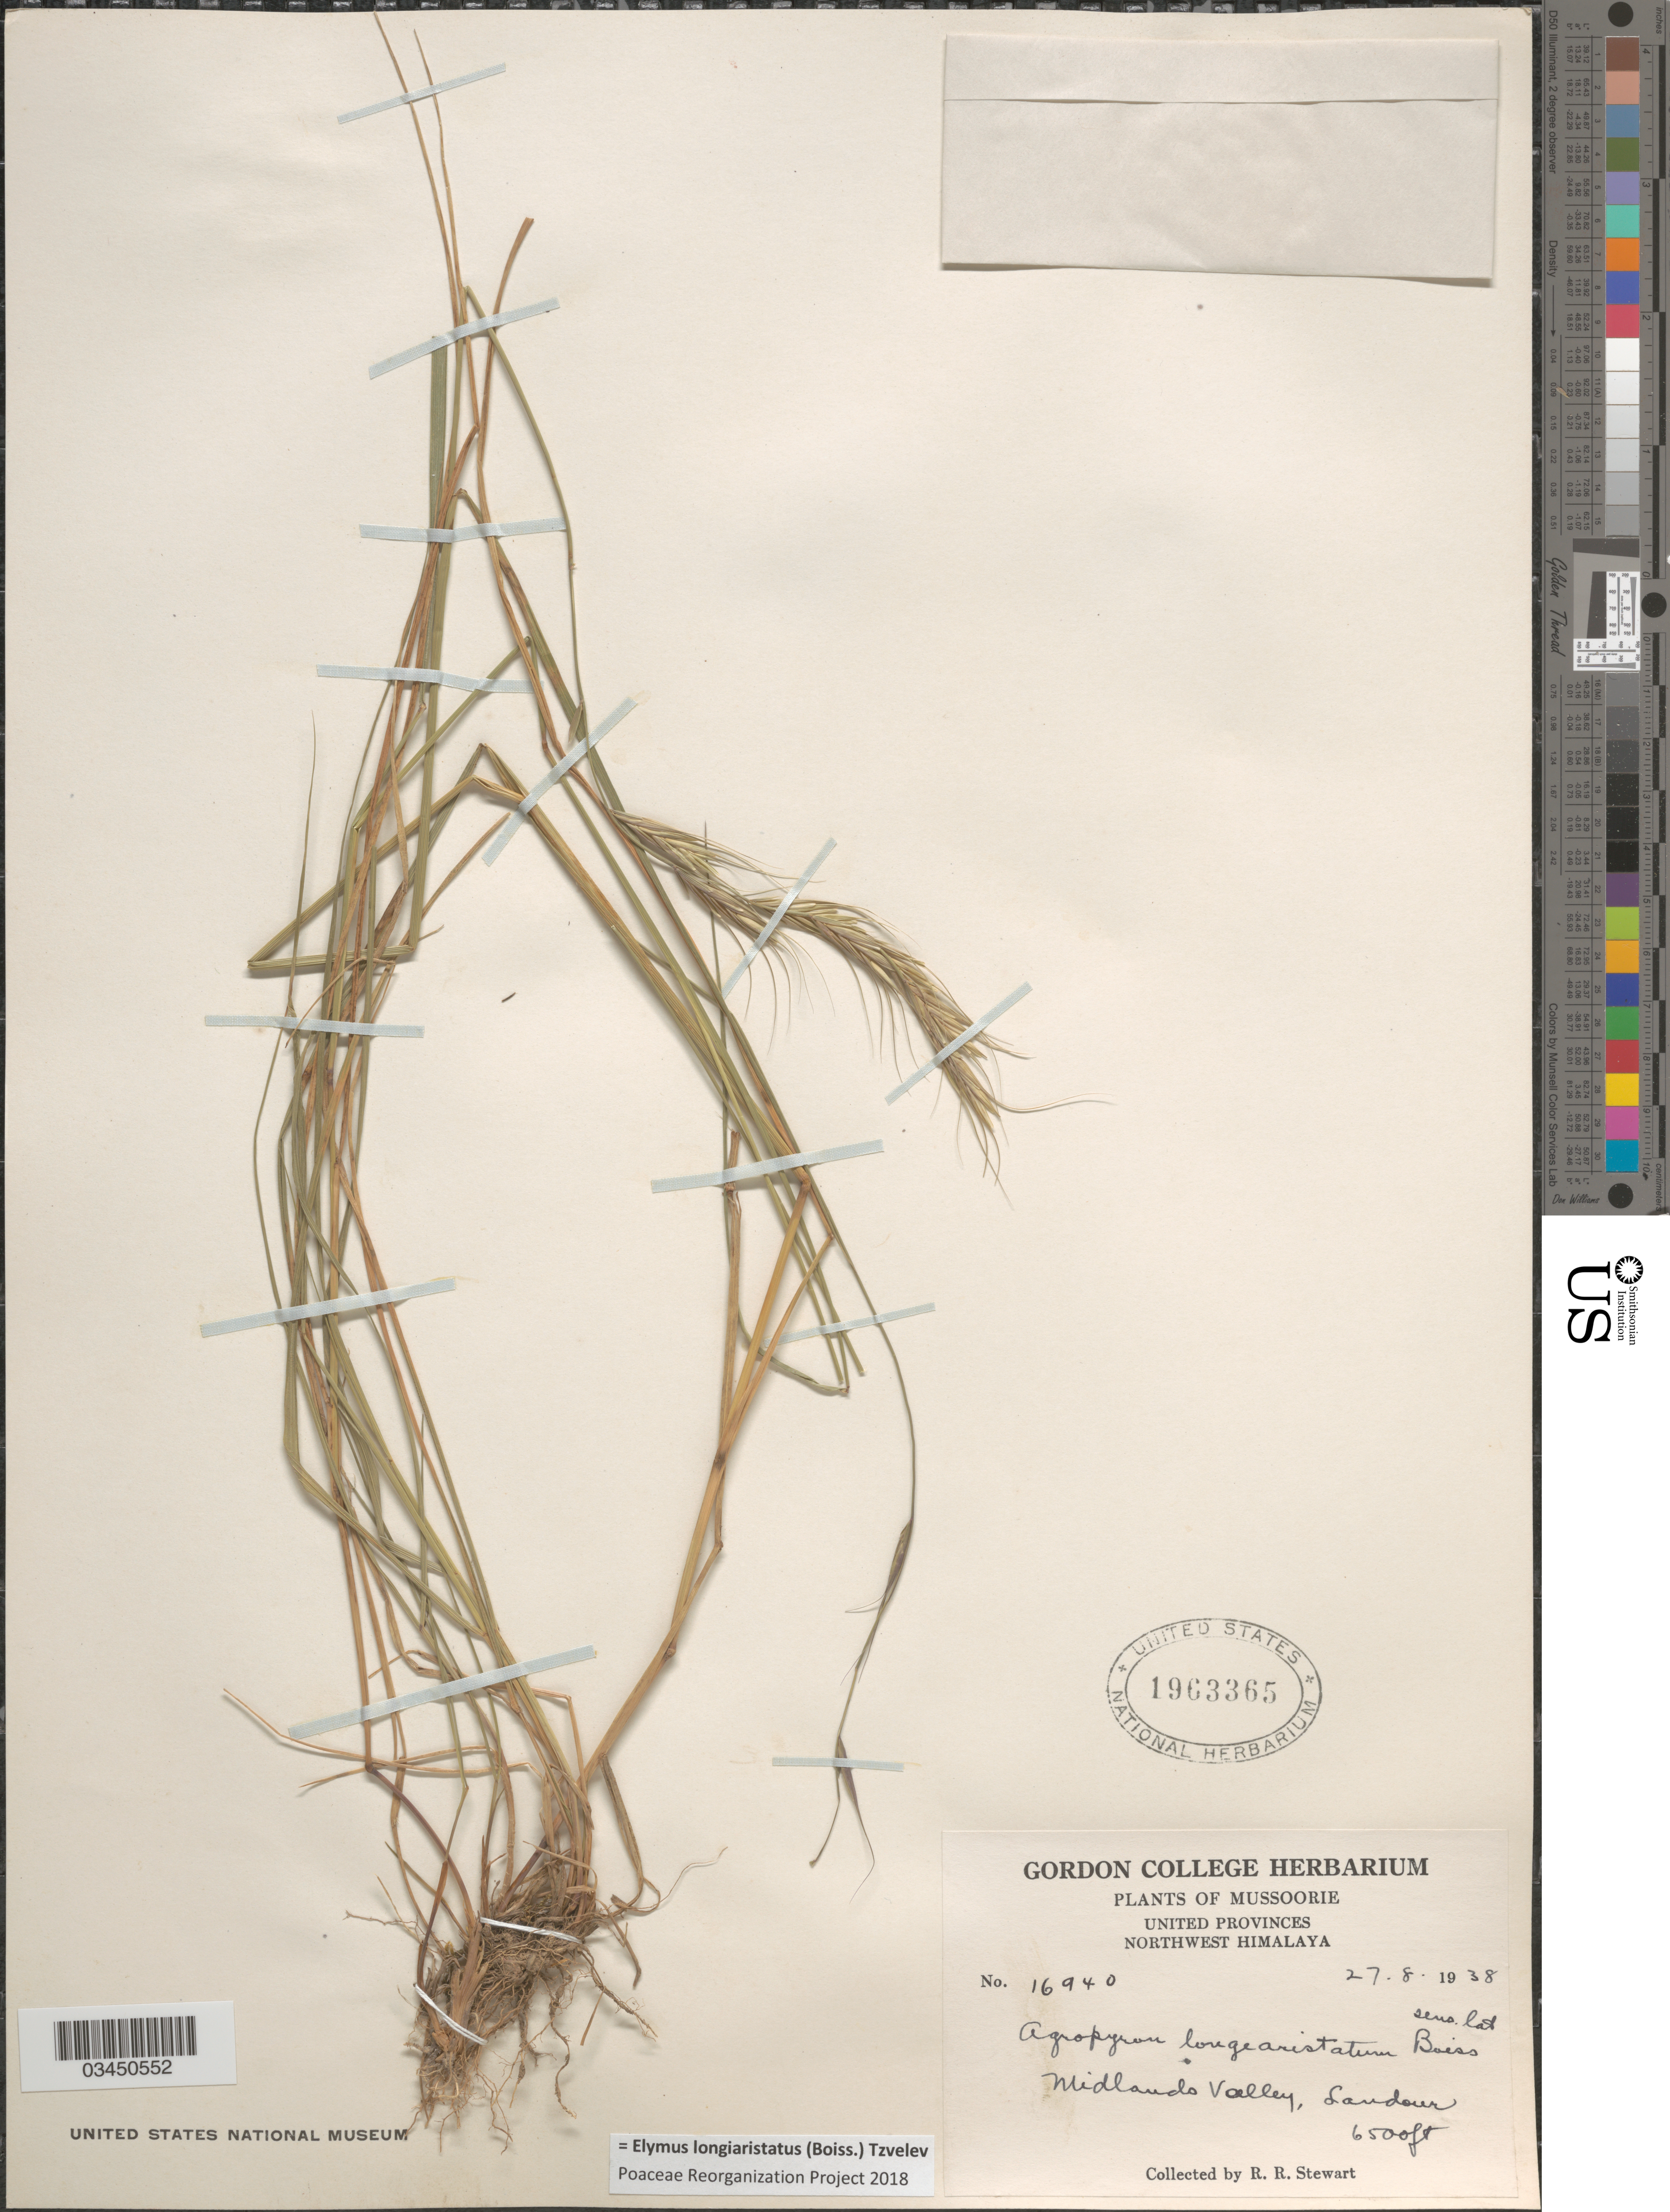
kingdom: Plantae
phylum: Tracheophyta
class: Liliopsida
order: Poales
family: Poaceae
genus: Elymus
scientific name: Elymus longiaristatus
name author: (Boiss.) Tzvelev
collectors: R. Stewart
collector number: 16940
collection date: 1938-08-27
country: India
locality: Mussoorie. United Provinces. Northwest Himalaya. Midlands Valley, Landour.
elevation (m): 1981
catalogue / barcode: US 1963365